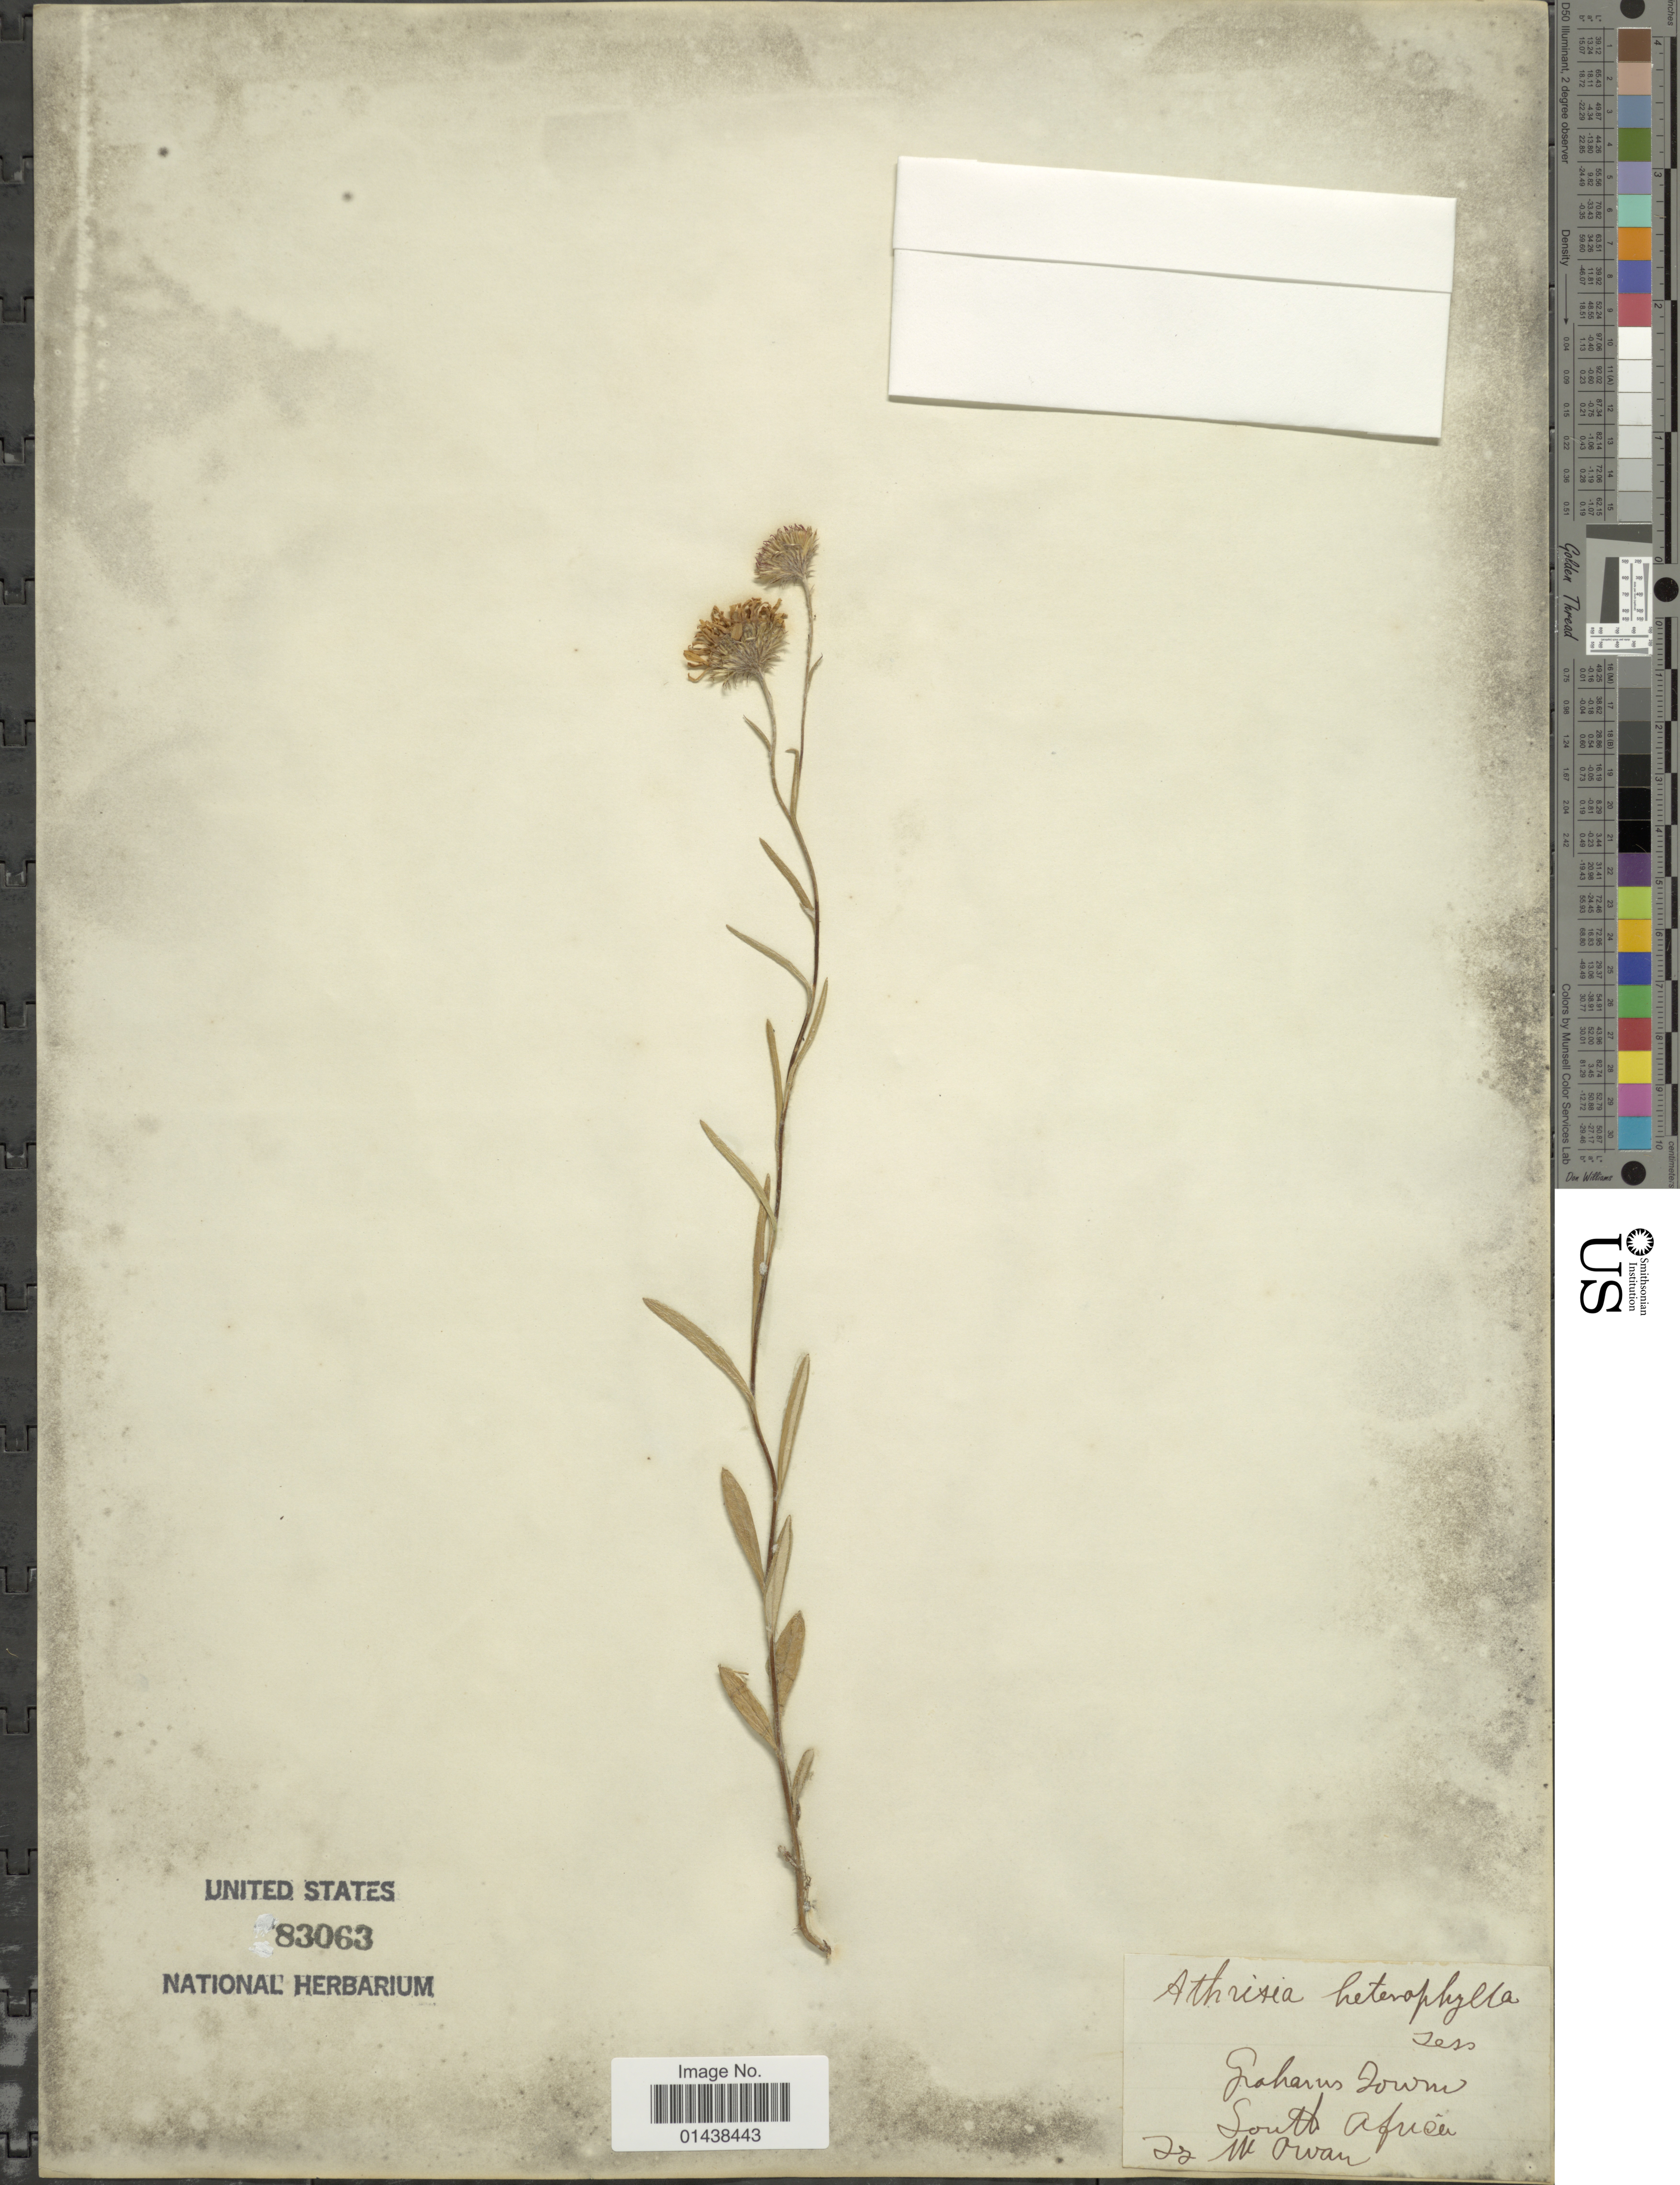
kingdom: Plantae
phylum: Tracheophyta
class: Magnoliopsida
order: Asterales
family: Asteraceae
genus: Athrixia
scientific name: Athrixia heterophylla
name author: (Thunb.) Less.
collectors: W. Awan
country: South Africa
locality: Grahams Town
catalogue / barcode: US 83063